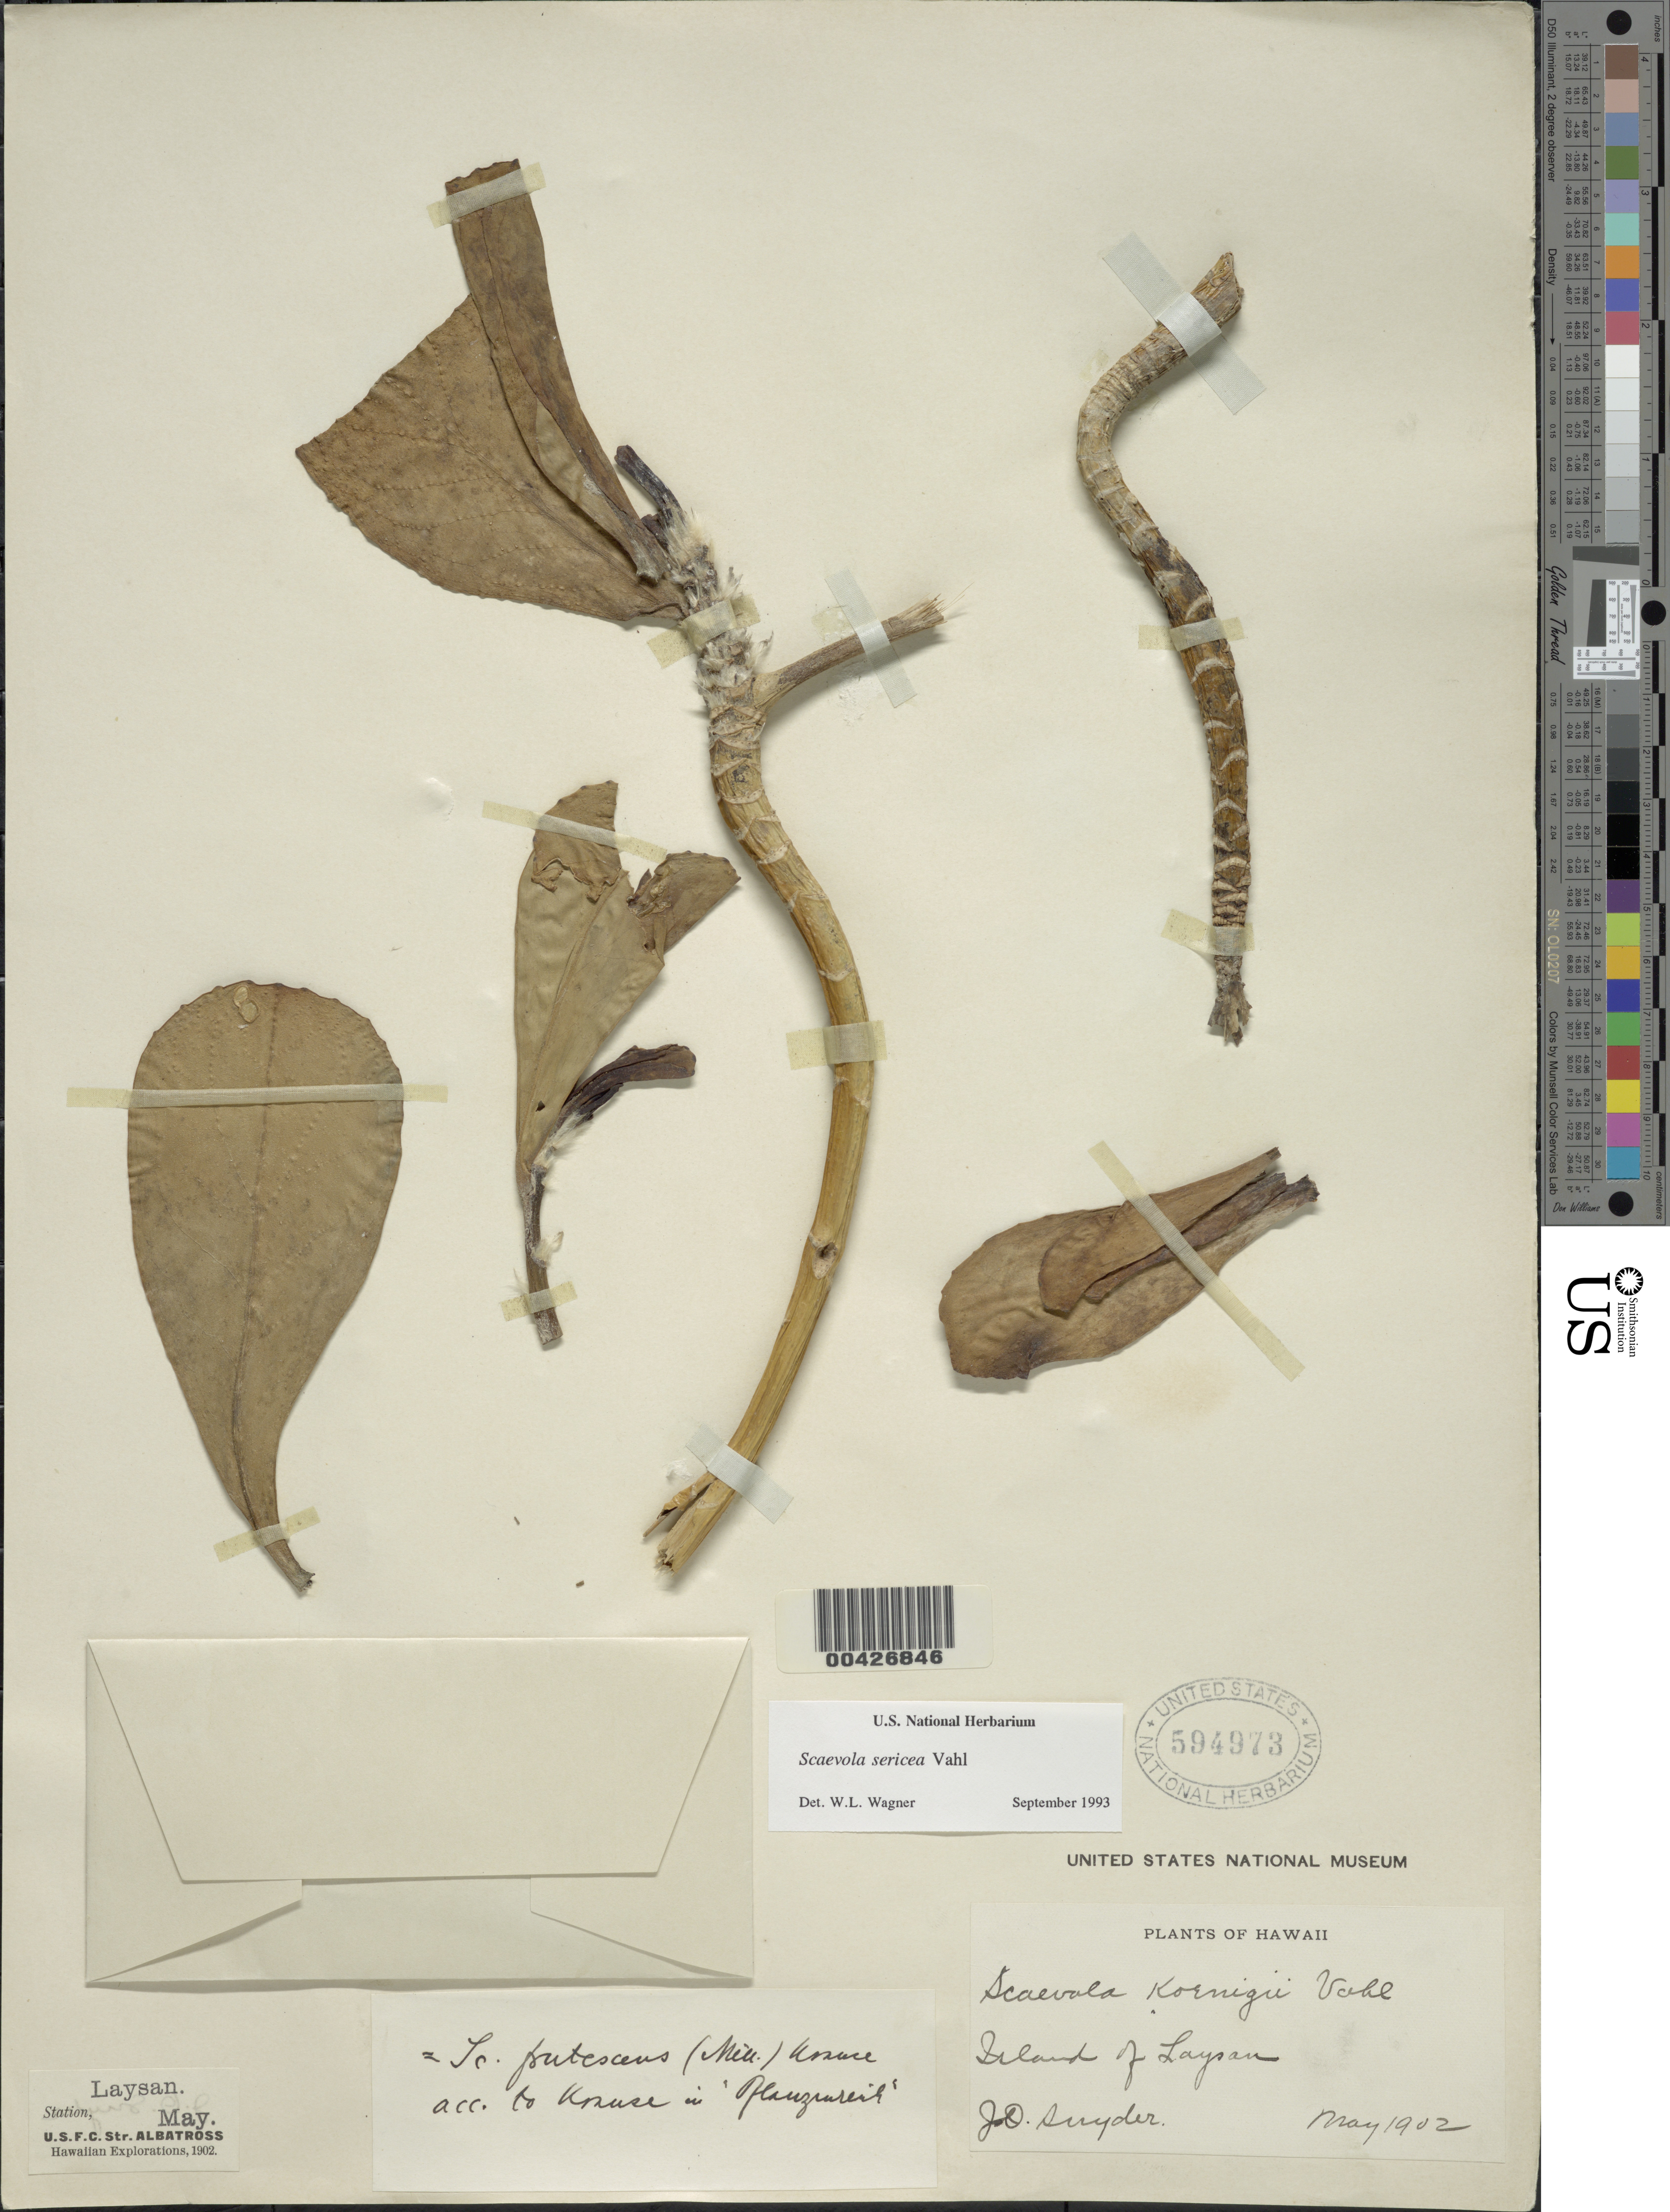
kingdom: Plantae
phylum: Tracheophyta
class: Magnoliopsida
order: Asterales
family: Goodeniaceae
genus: Scaevola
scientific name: Scaevola taccada var. taccada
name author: (Gaertn.) Roxb.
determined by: Wagner, W. L., (BOT), Smithsonian Institution - National Museum of Natural History (UNITED STATES)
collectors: J. Snyder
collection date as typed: May 1902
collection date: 1902-05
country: United States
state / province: Hawaii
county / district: Honolulu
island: Laysan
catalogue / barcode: US 594973